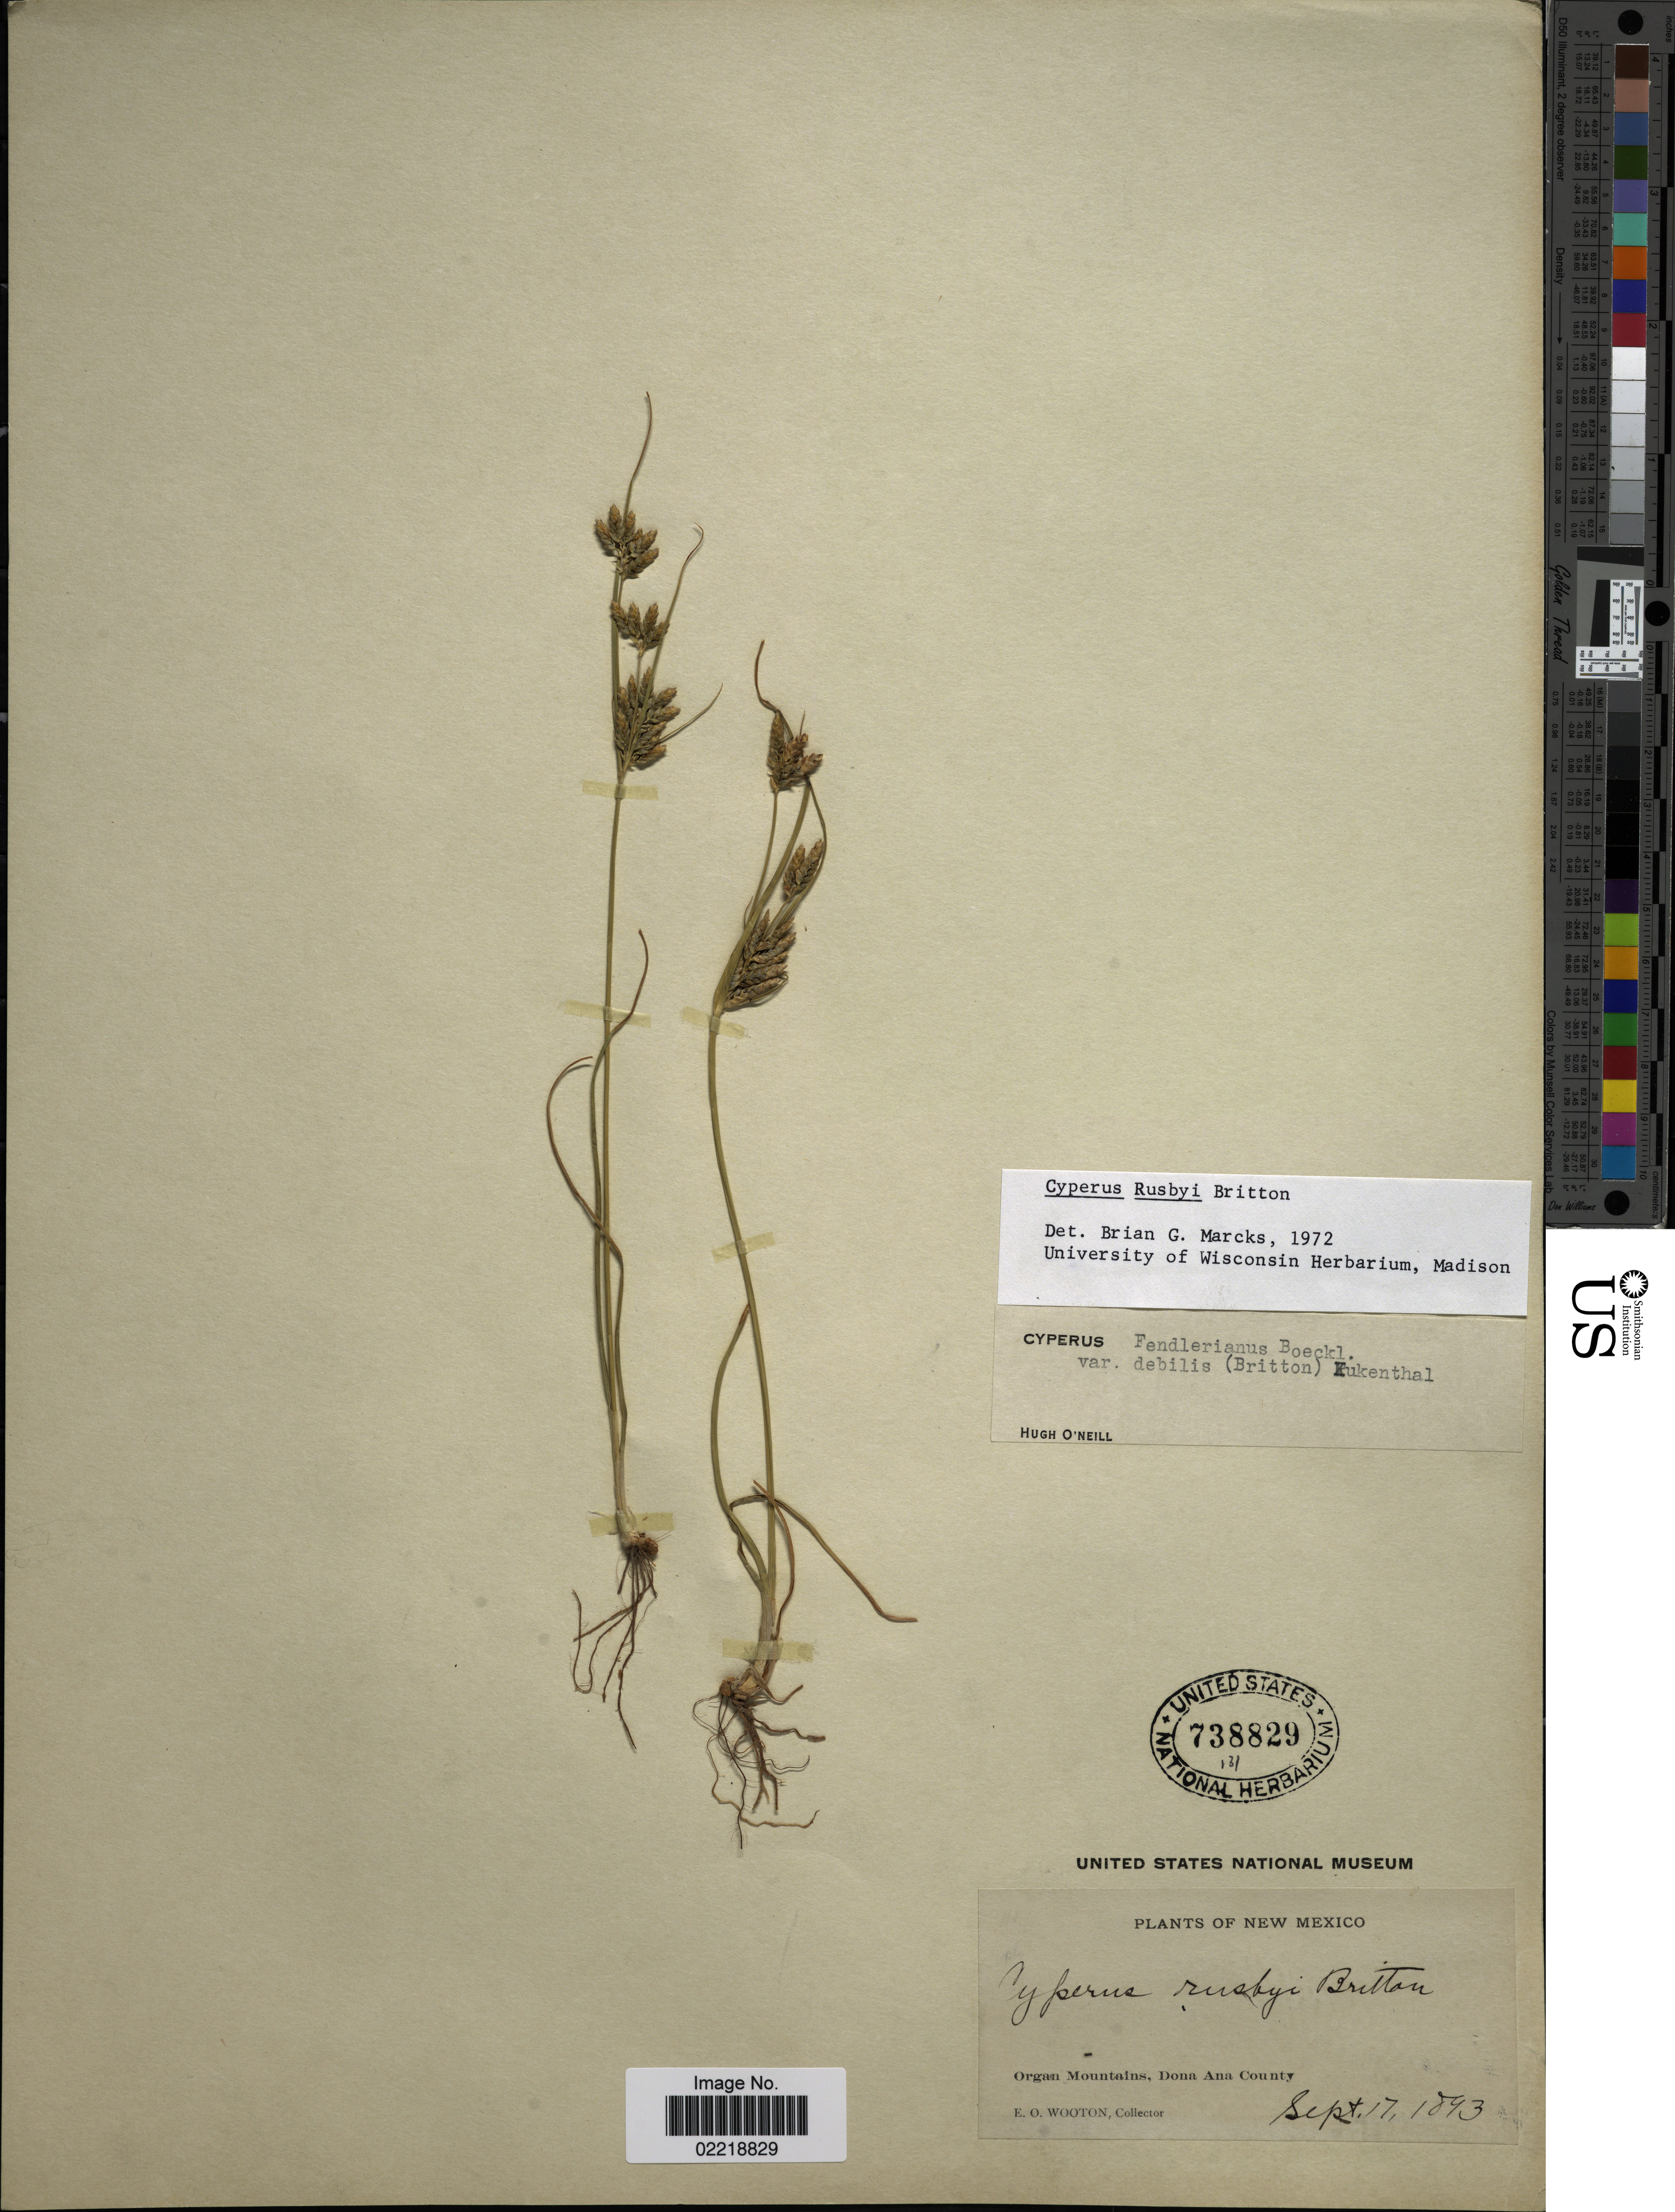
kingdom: Plantae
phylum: Tracheophyta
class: Liliopsida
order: Poales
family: Cyperaceae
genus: Cyperus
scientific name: Cyperus sphaerolepis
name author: Boeckeler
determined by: Strong, Mark T., (BOT), Smithsonian Institution - National Museum of Natural History (UNITED STATES)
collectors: E. O. Wooton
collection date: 1893-09-17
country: United States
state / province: New Mexico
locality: Organ Mountains, Dona Ana County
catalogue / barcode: US 738829